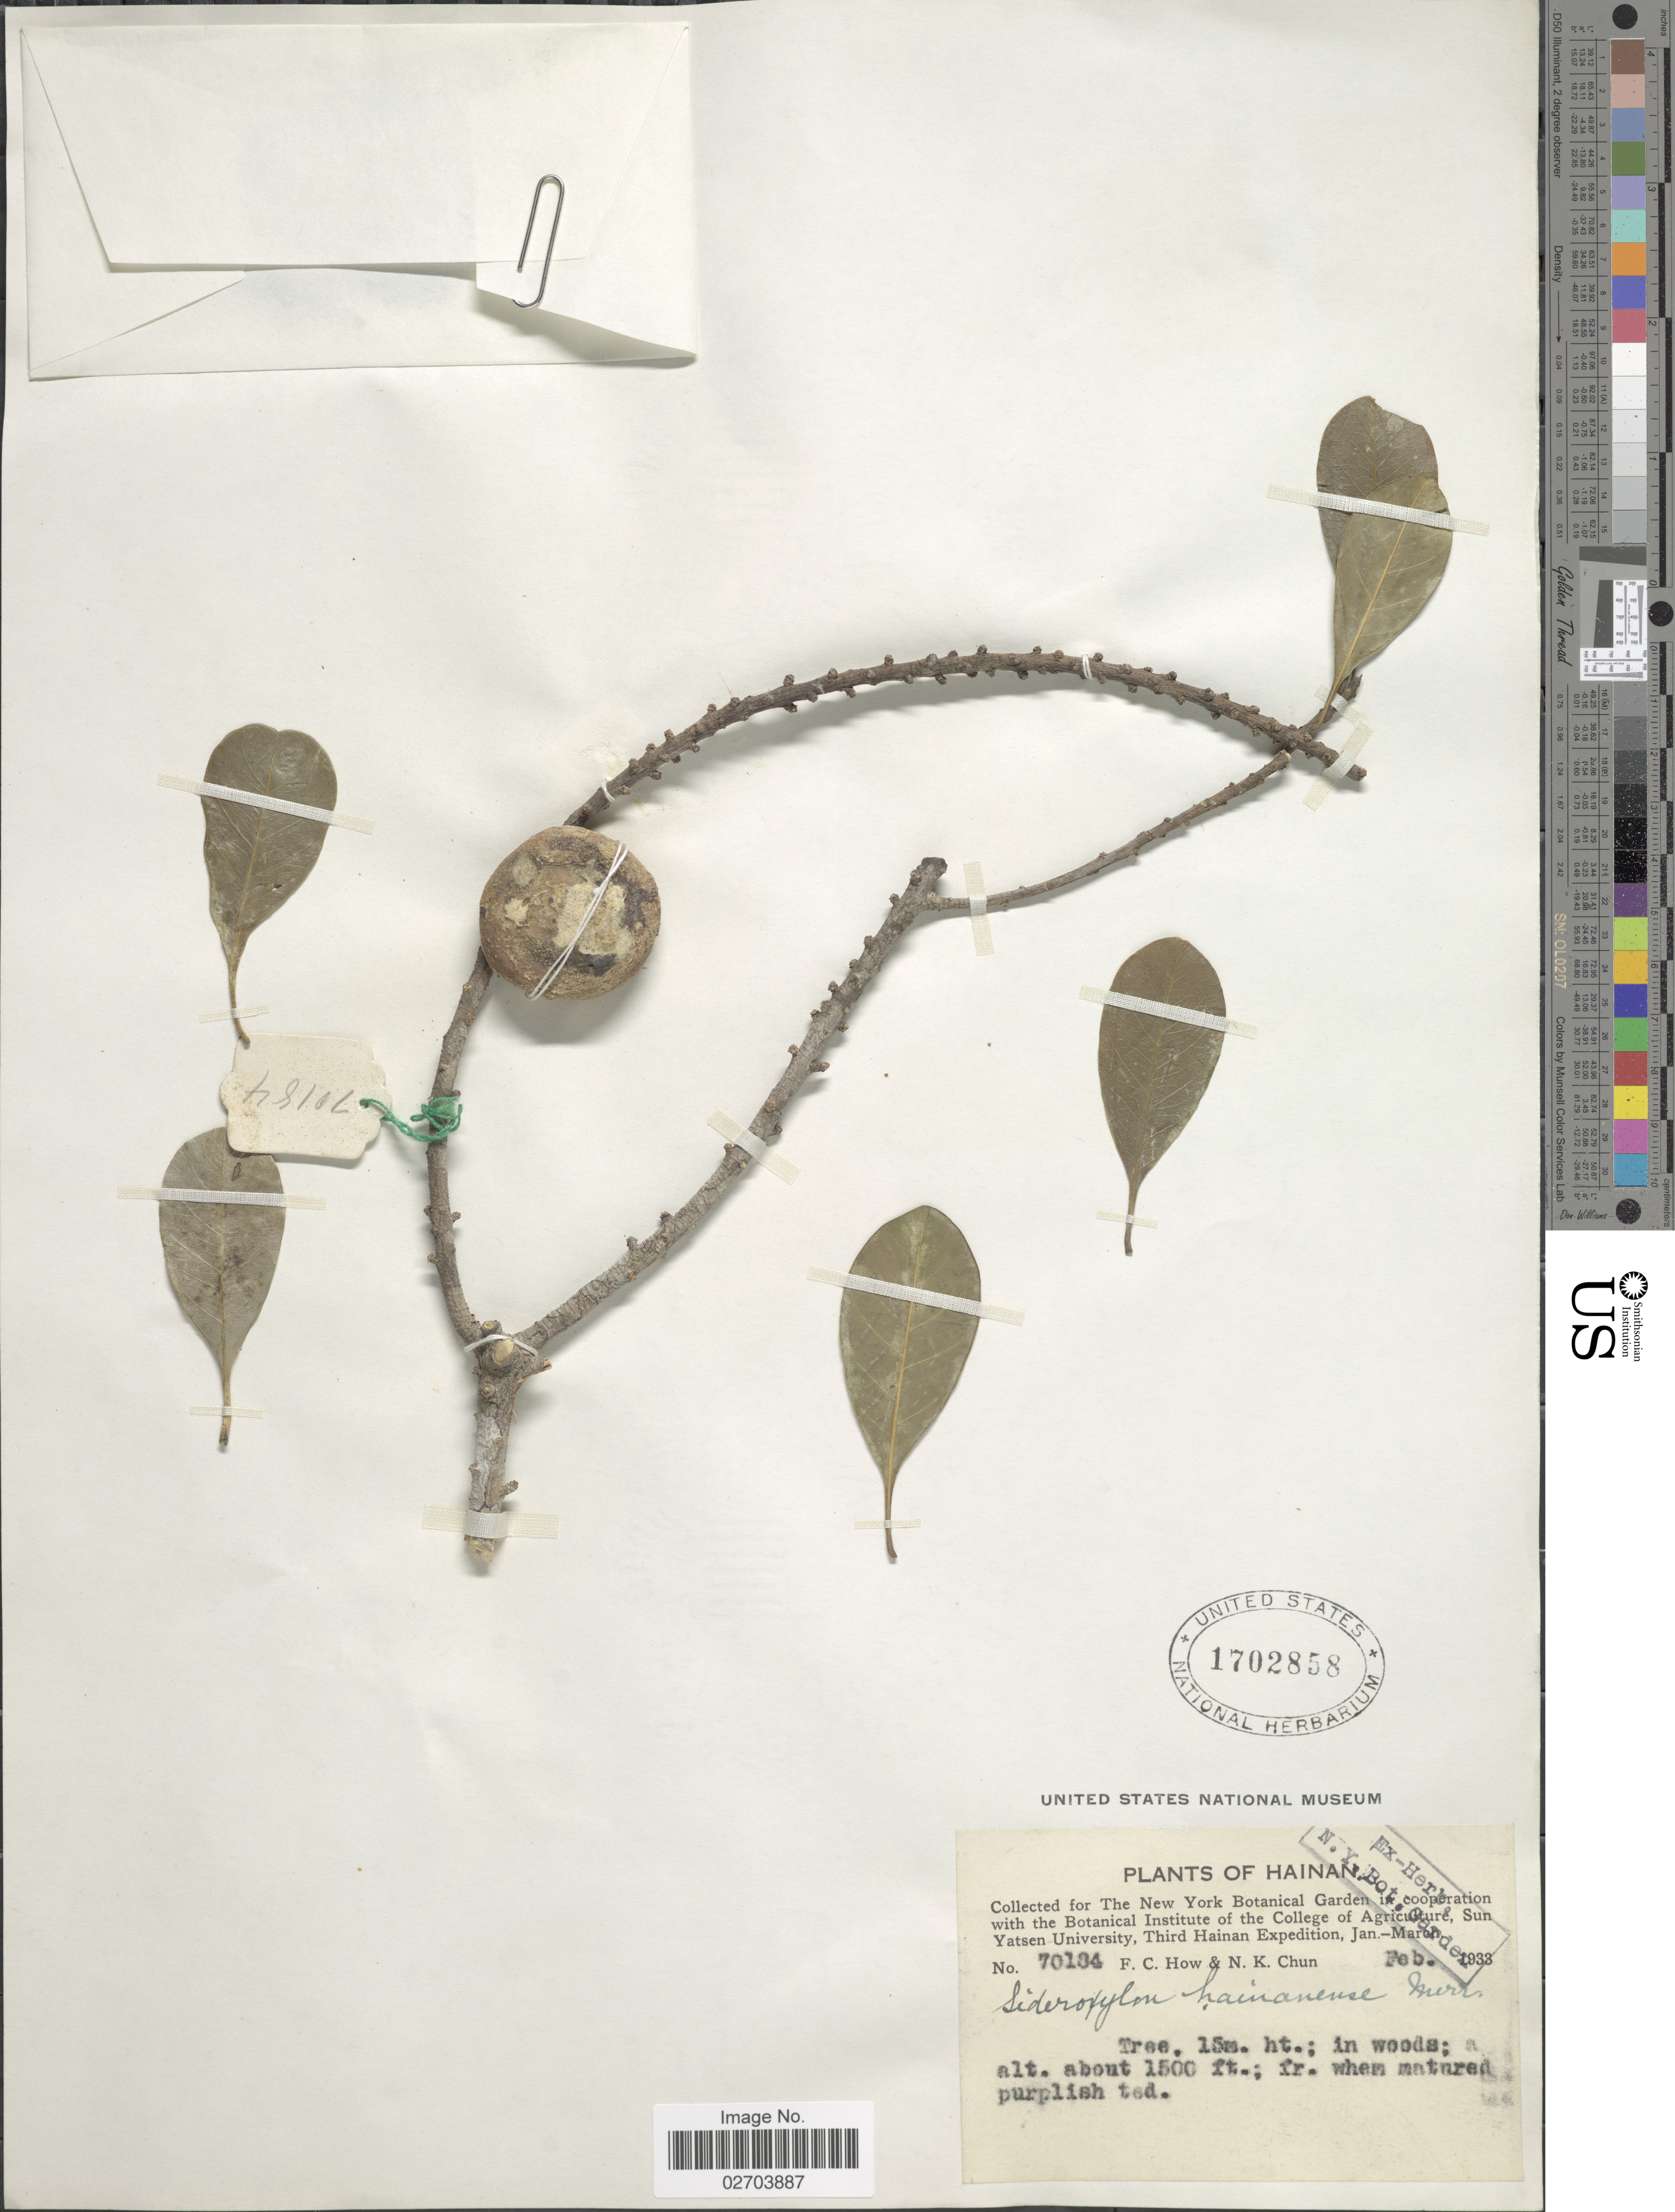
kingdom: Plantae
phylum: Tracheophyta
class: Magnoliopsida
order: Ericales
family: Sapotaceae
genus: Sideroxylon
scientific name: Sideroxylon hainanense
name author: Merr.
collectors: F. C. How & N. K. Chun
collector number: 70134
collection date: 1933-02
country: China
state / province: Hainan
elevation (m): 457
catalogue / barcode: US 1702858